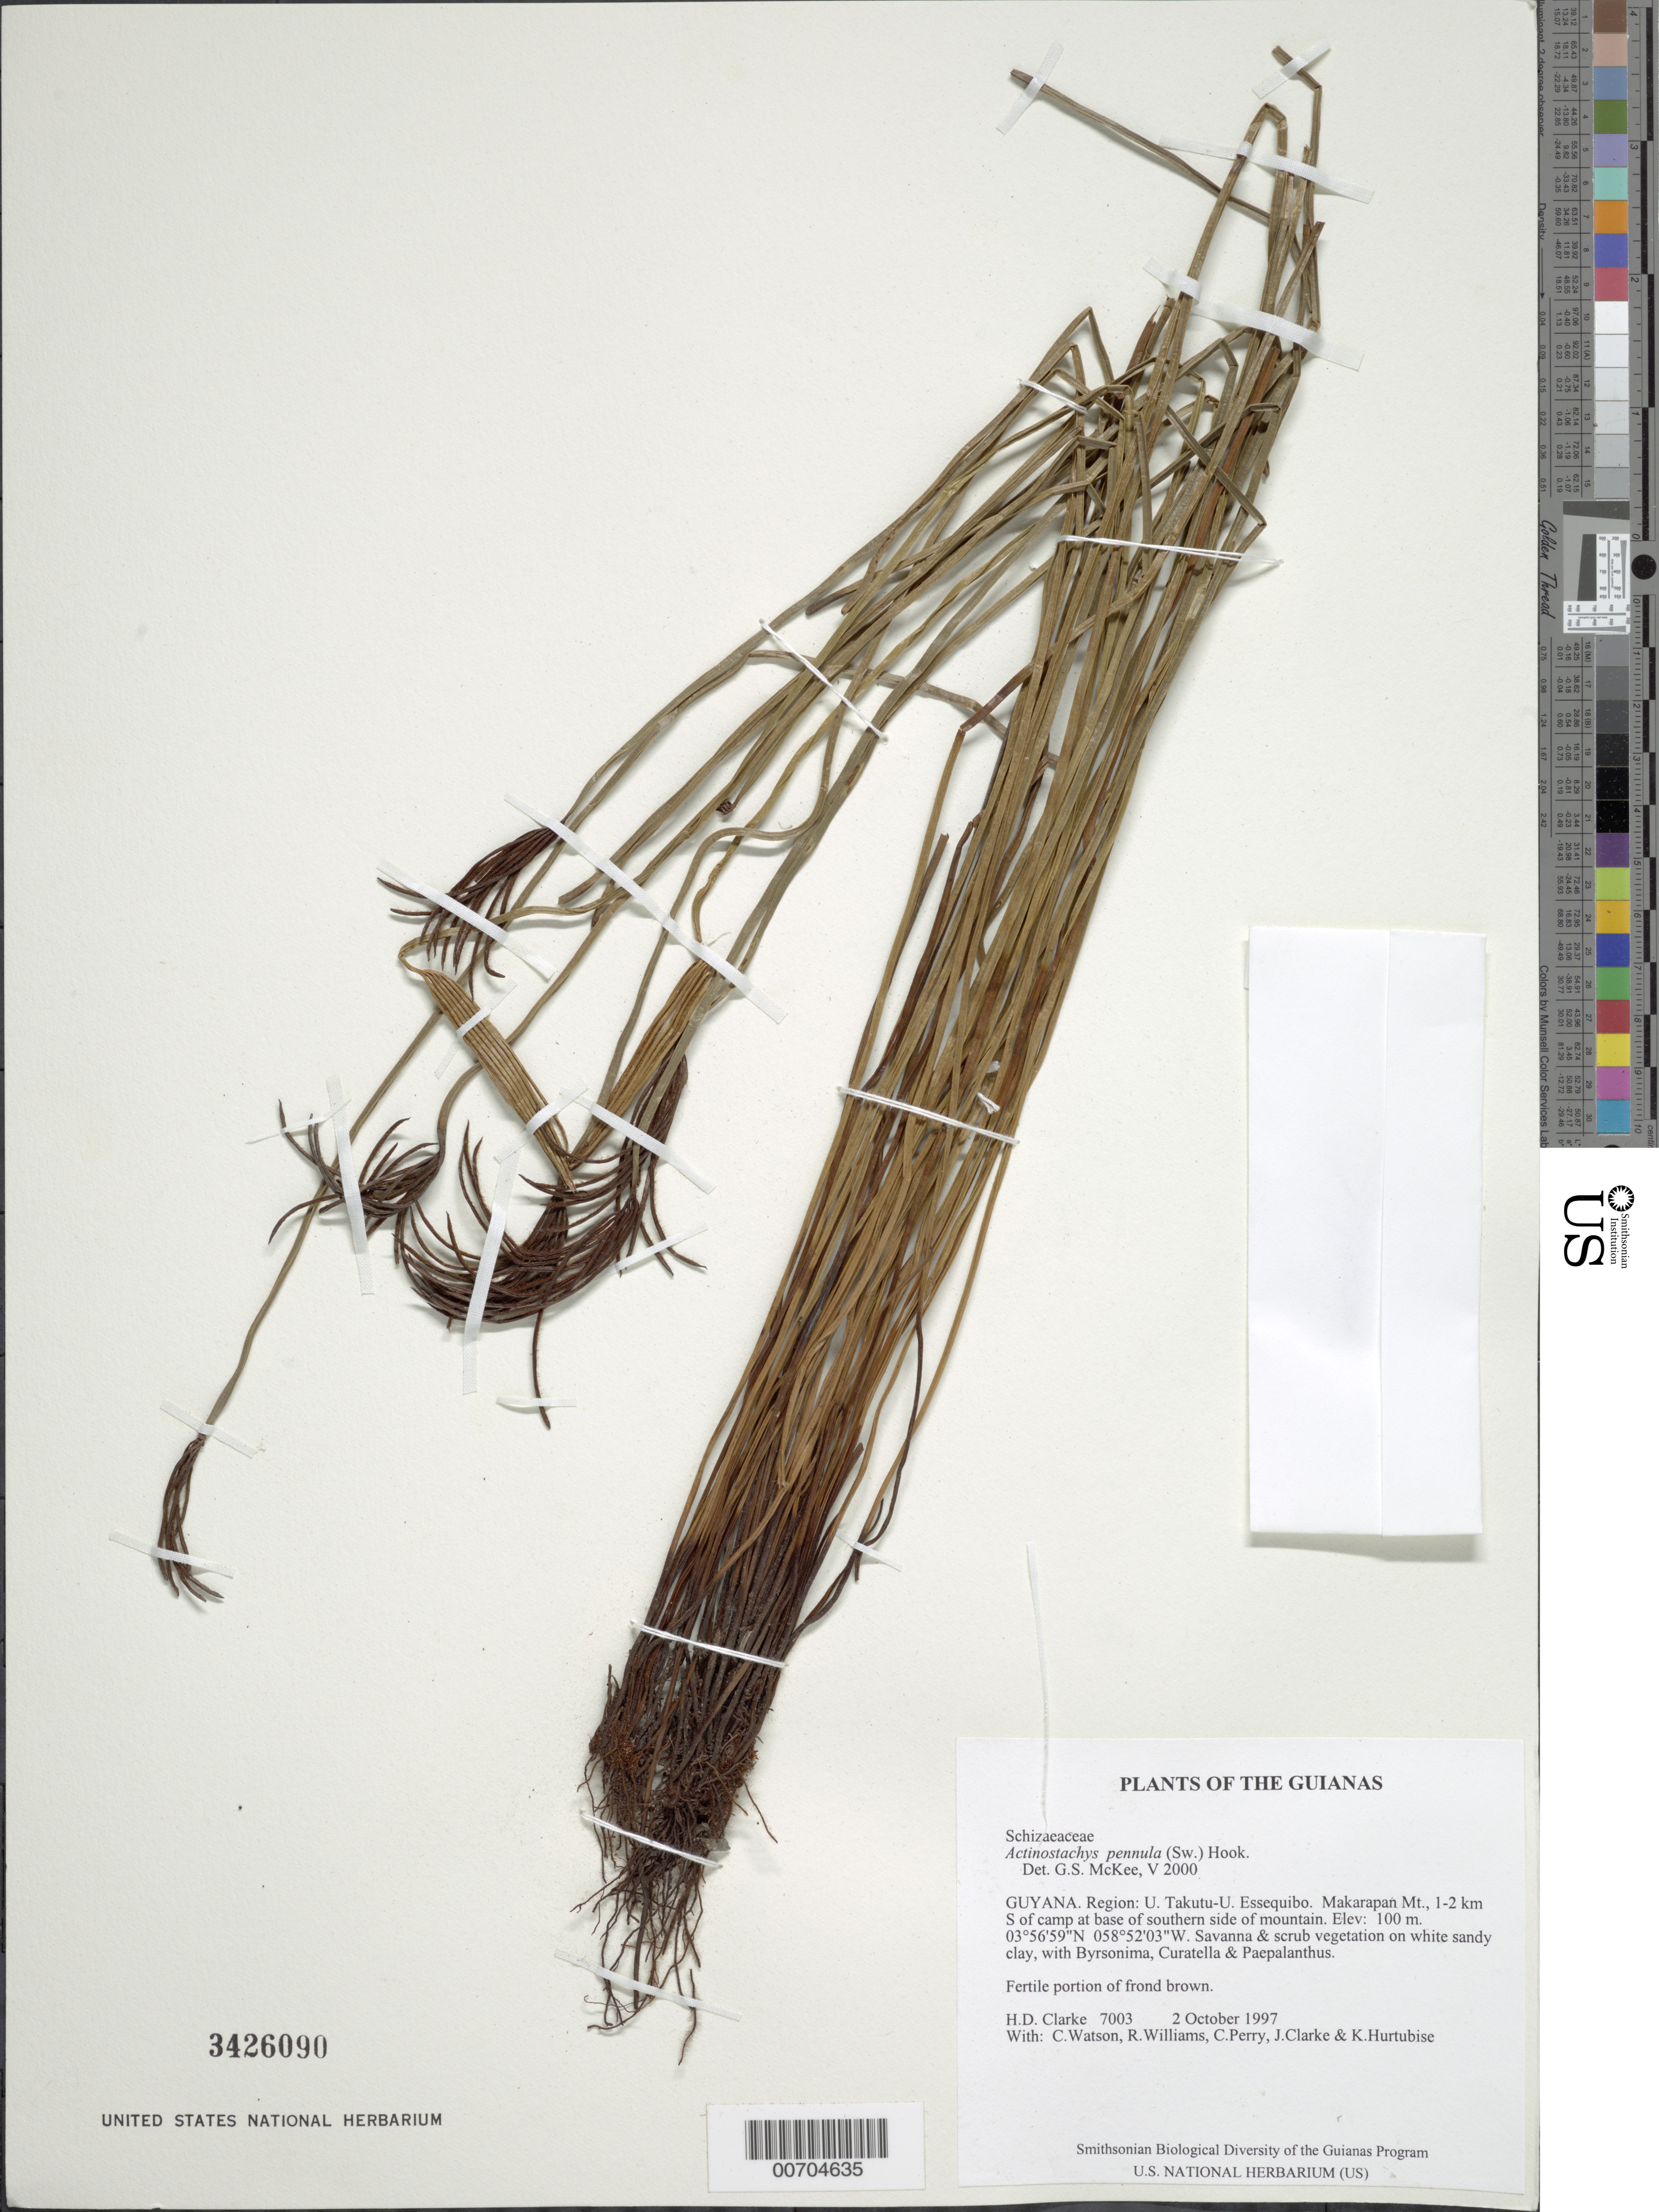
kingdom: Plantae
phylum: Tracheophyta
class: Polypodiopsida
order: Schizaeales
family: Schizaeaceae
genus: Actinostachys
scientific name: Actinostachys pennula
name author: (Sw.) Hook.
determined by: McKee, G. S., (US), NMNH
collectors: H. D. Clarke, C. Watson, R. Williams, C. Perry, J. Clarke & K. Hurtubise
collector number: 7003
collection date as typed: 2 October 1997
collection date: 1997-10-02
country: Guyana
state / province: U. Takutu-U. Essequibo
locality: Makarapan Mt., 1-2 km S of camp at base of southern side of mountain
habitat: Savanna & scrub vegetation on white sandy clay, with Byrsonima, Curatella & Paepalanthus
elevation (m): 100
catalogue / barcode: US 3426090